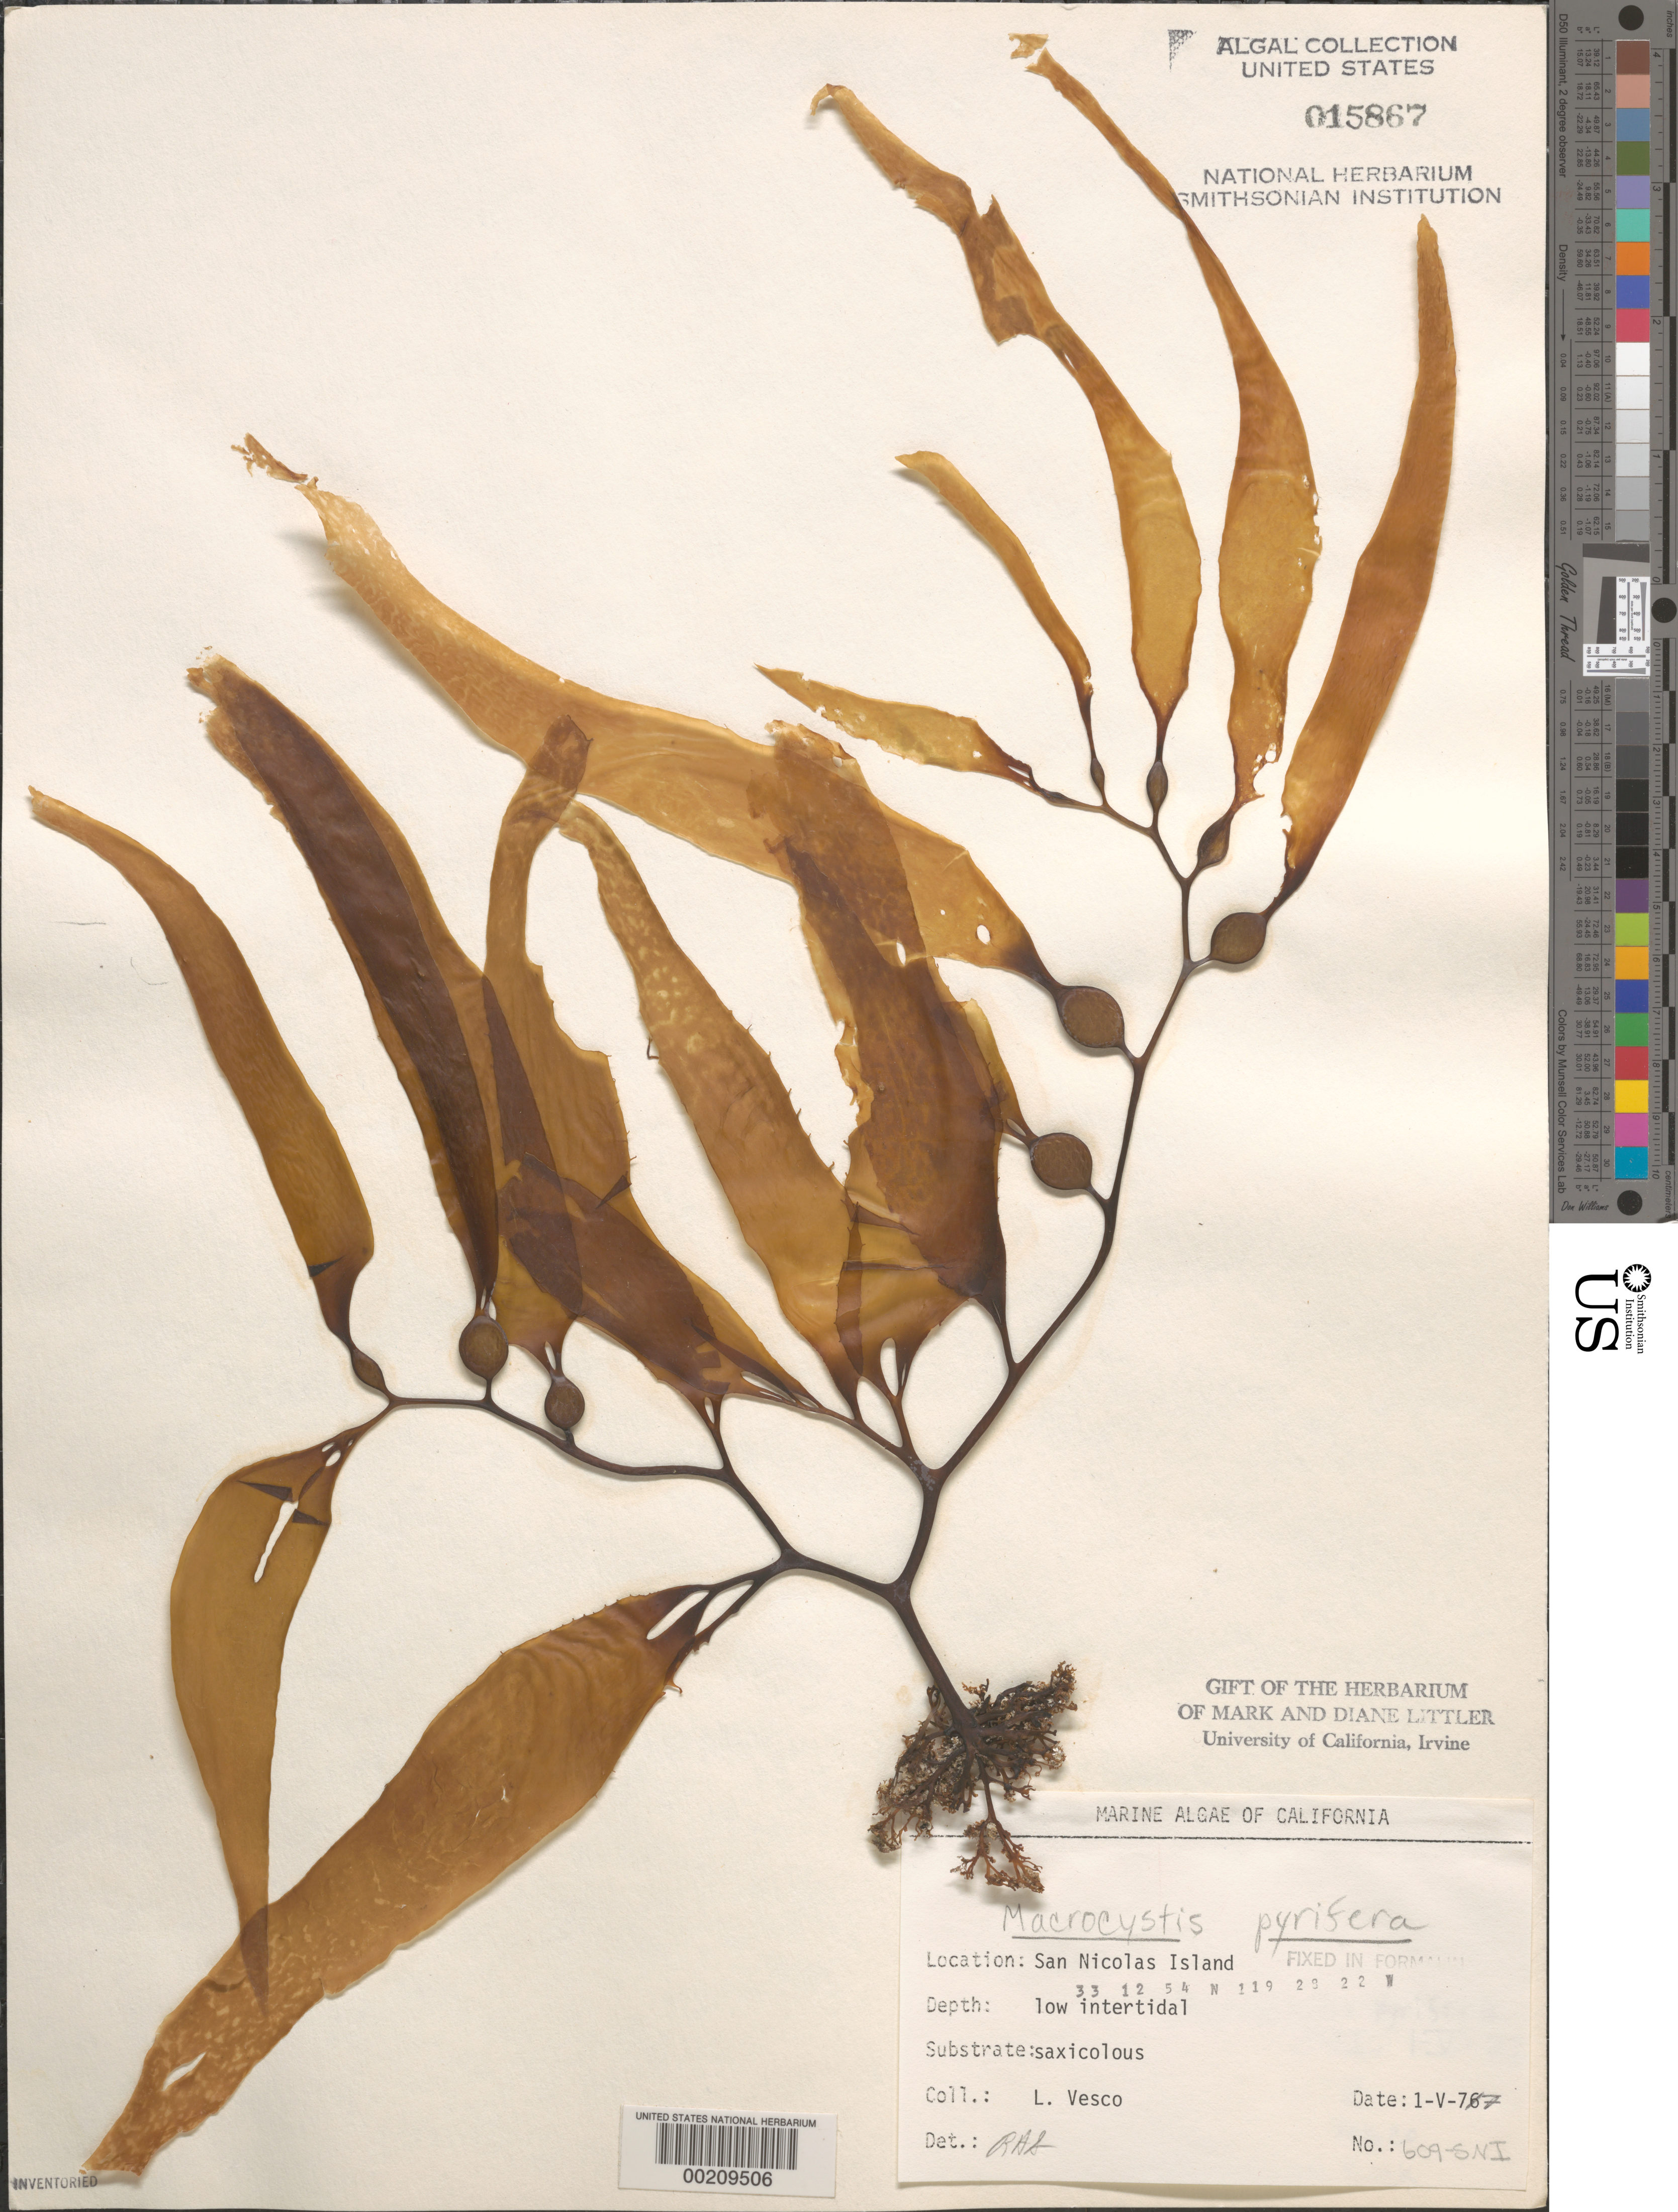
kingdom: Chromista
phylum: Ochrophyta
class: Phaeophyceae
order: Laminariales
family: Laminariaceae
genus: Macrocystis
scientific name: Macrocystis pyrifera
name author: (L.) C. Agardh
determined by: Sims, Robert H.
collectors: L. Vesco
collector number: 609-sni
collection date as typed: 01 May 1977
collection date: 1977-05-01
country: United States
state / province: California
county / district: Ventura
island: San Nicolas Island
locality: Dutch Harbor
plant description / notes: BLM-SOCALBIGHT Rocky Intertidal Survey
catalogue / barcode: US 15867